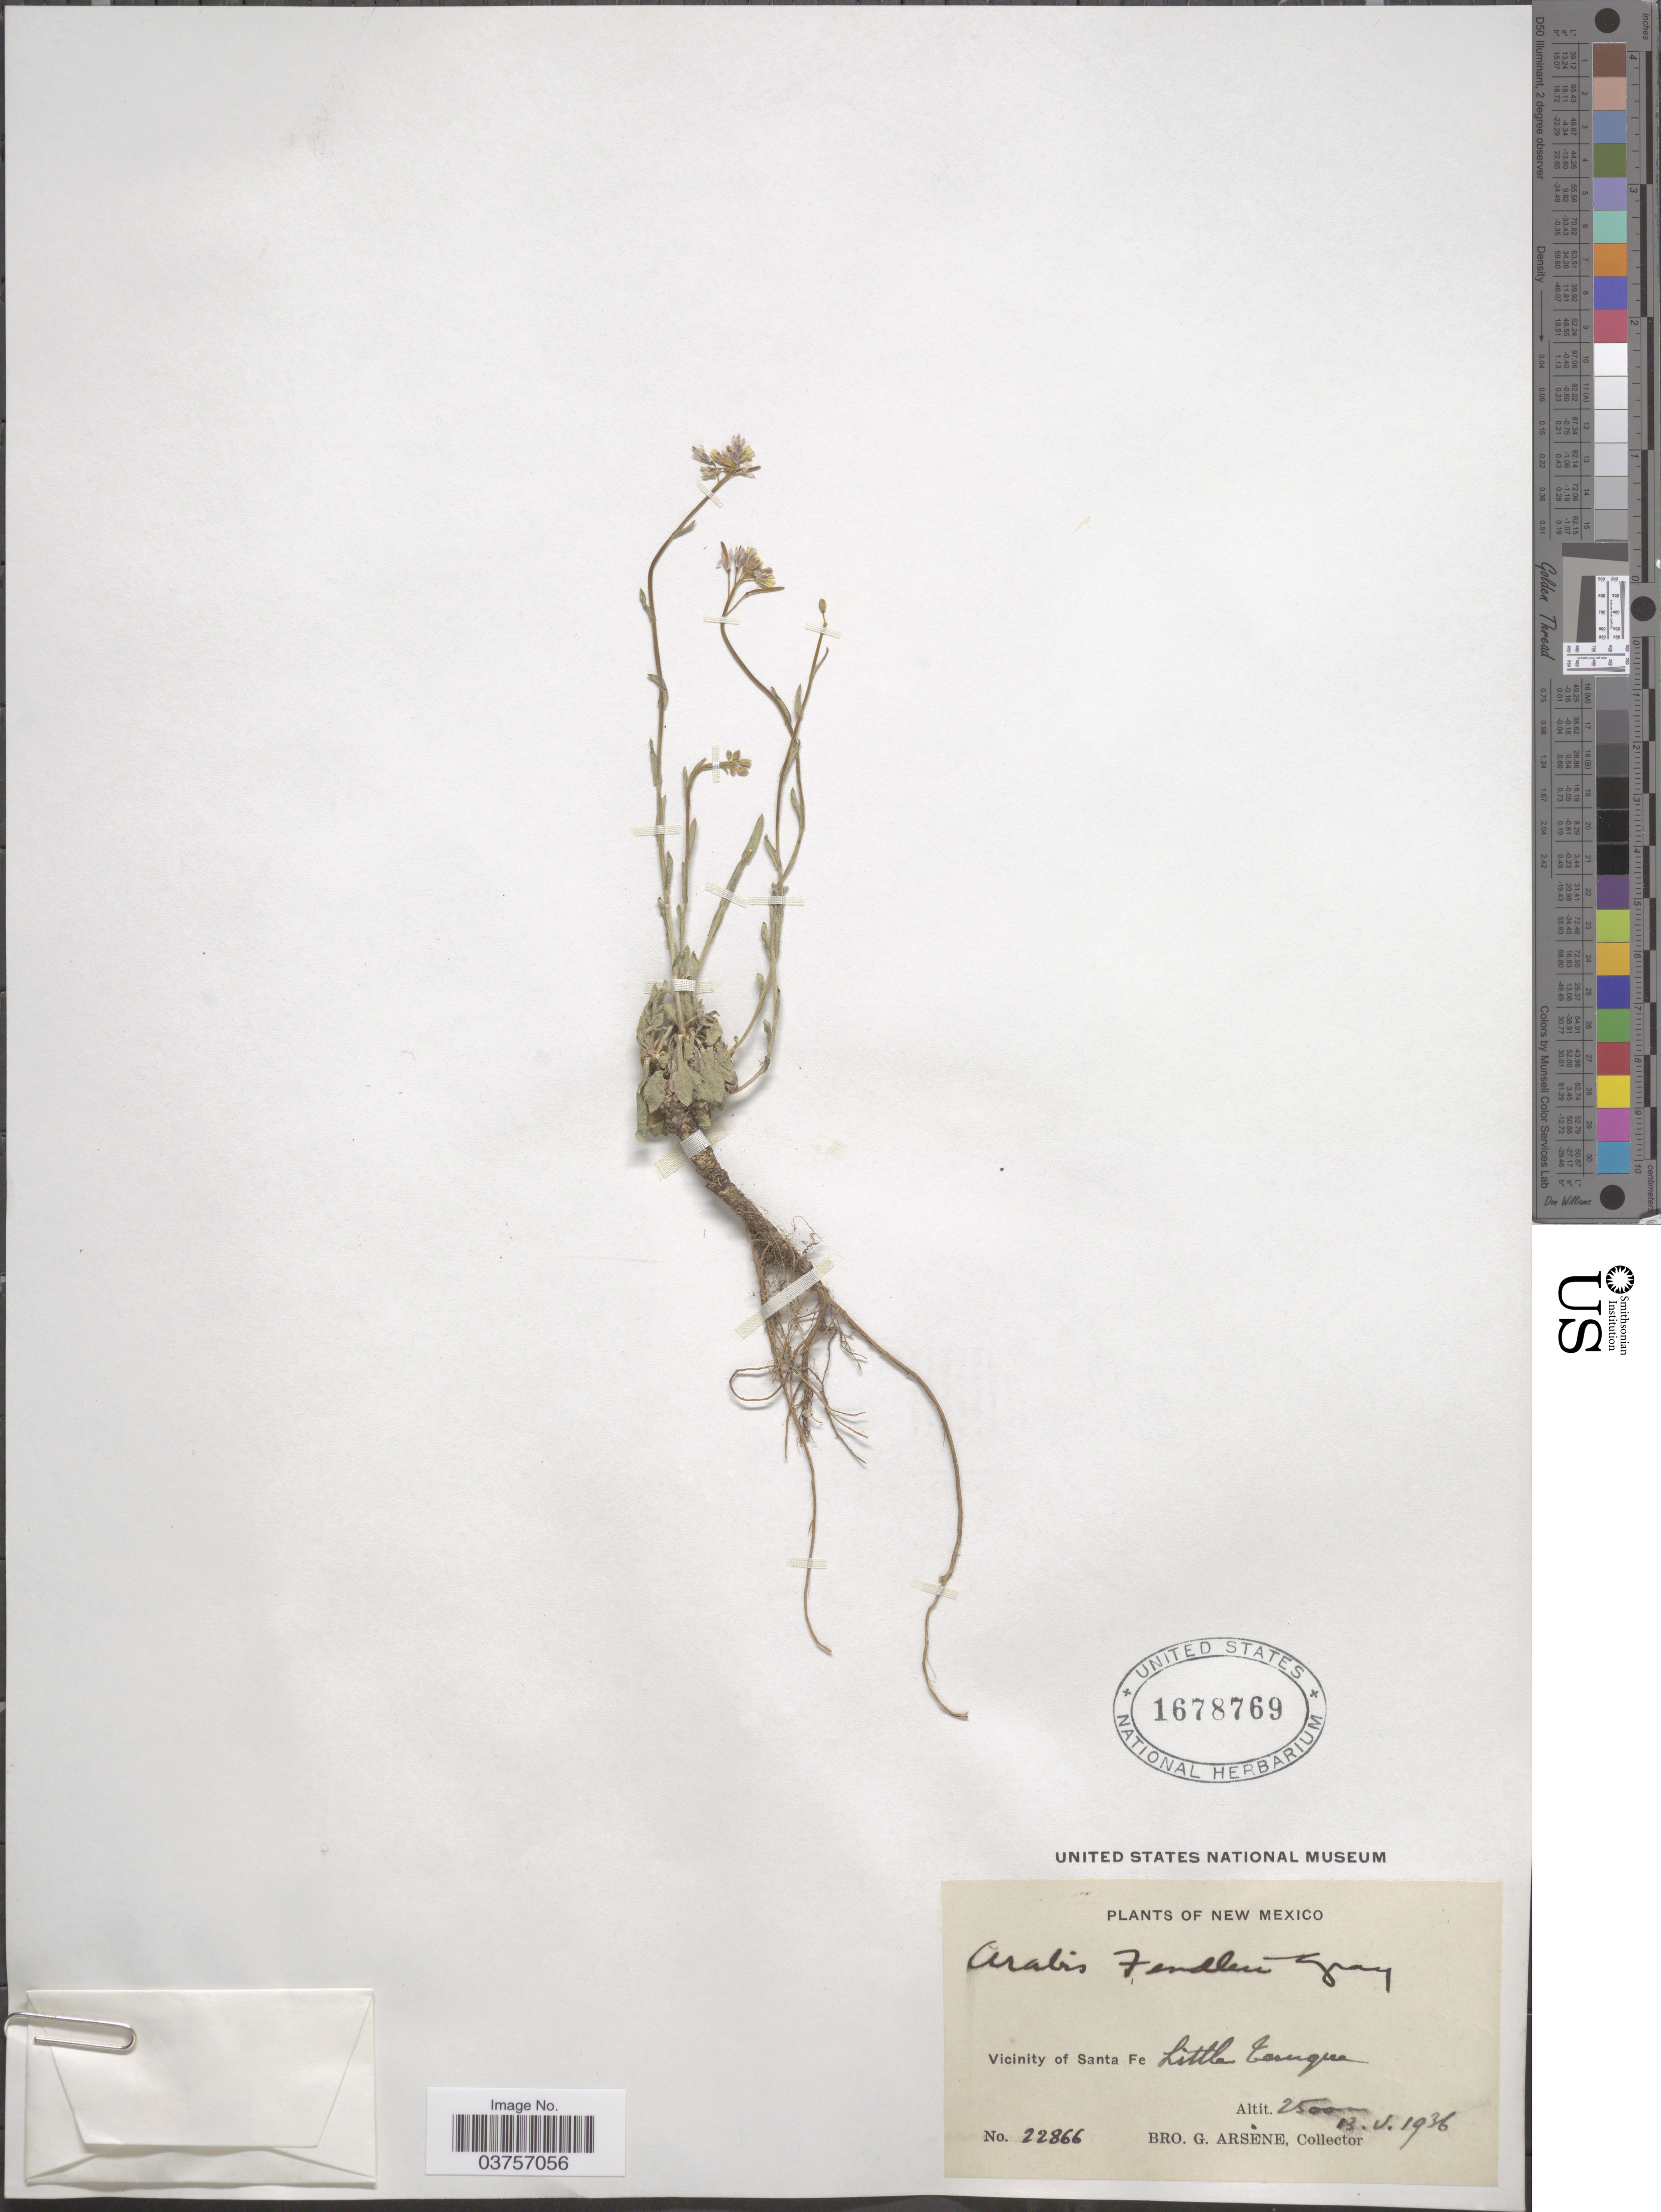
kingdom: Plantae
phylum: Tracheophyta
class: Magnoliopsida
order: Brassicales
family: Brassicaceae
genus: Arabis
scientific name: Arabis fendleri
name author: (S. Watson) Greene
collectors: Bro. G. Arsène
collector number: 22866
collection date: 1936-05-13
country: United States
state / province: New Mexico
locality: Vicinity of Santa Fe. Little Tesuque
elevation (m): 2500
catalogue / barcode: US 1678769